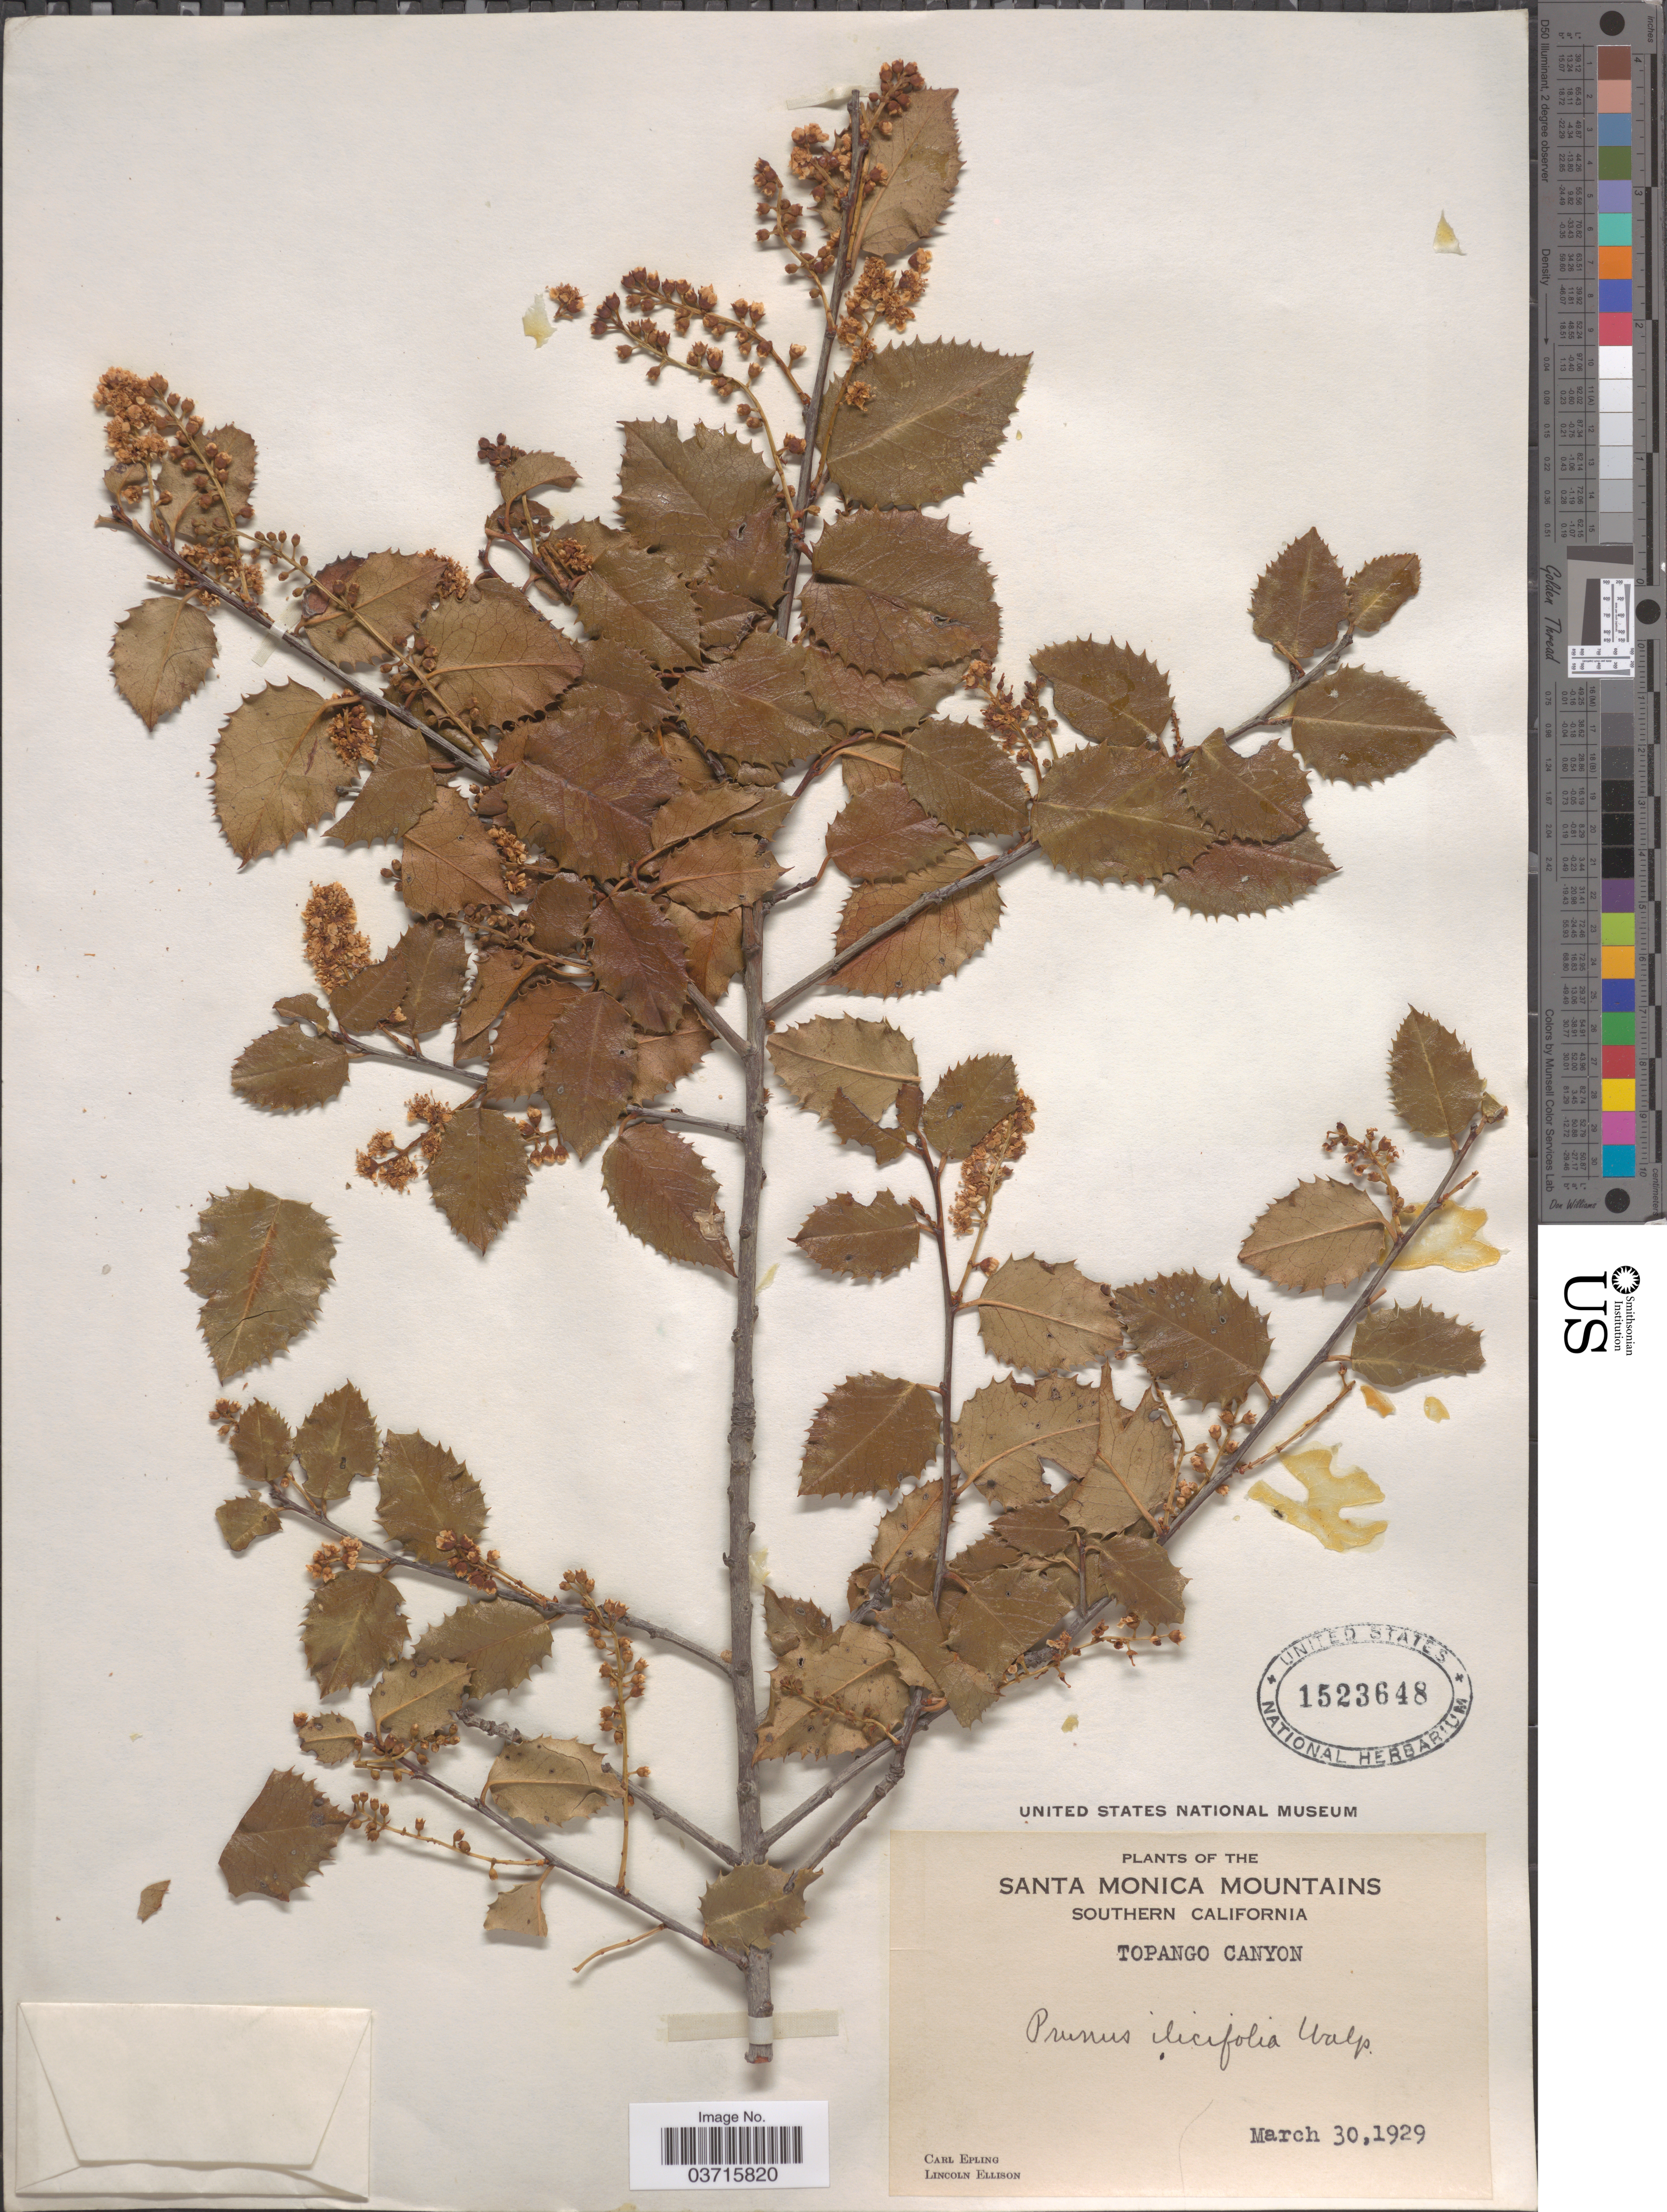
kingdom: Plantae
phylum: Tracheophyta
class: Magnoliopsida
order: Rosales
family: Rosaceae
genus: Prunus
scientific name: Prunus ilicifolia var. ilicifolia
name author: (Nutt. ex Hook. & Arn.) D. Dietr.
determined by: Strong, Mark T., (BOT), Smithsonian Institution - National Museum of Natural History (UNITED STATES)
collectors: C. C. Epling & L. Ellison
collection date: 1929-03-30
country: United States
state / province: California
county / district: Los Angeles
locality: Santa Monica Mountains. Southern California, Topango Canyon.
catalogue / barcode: US 1523648